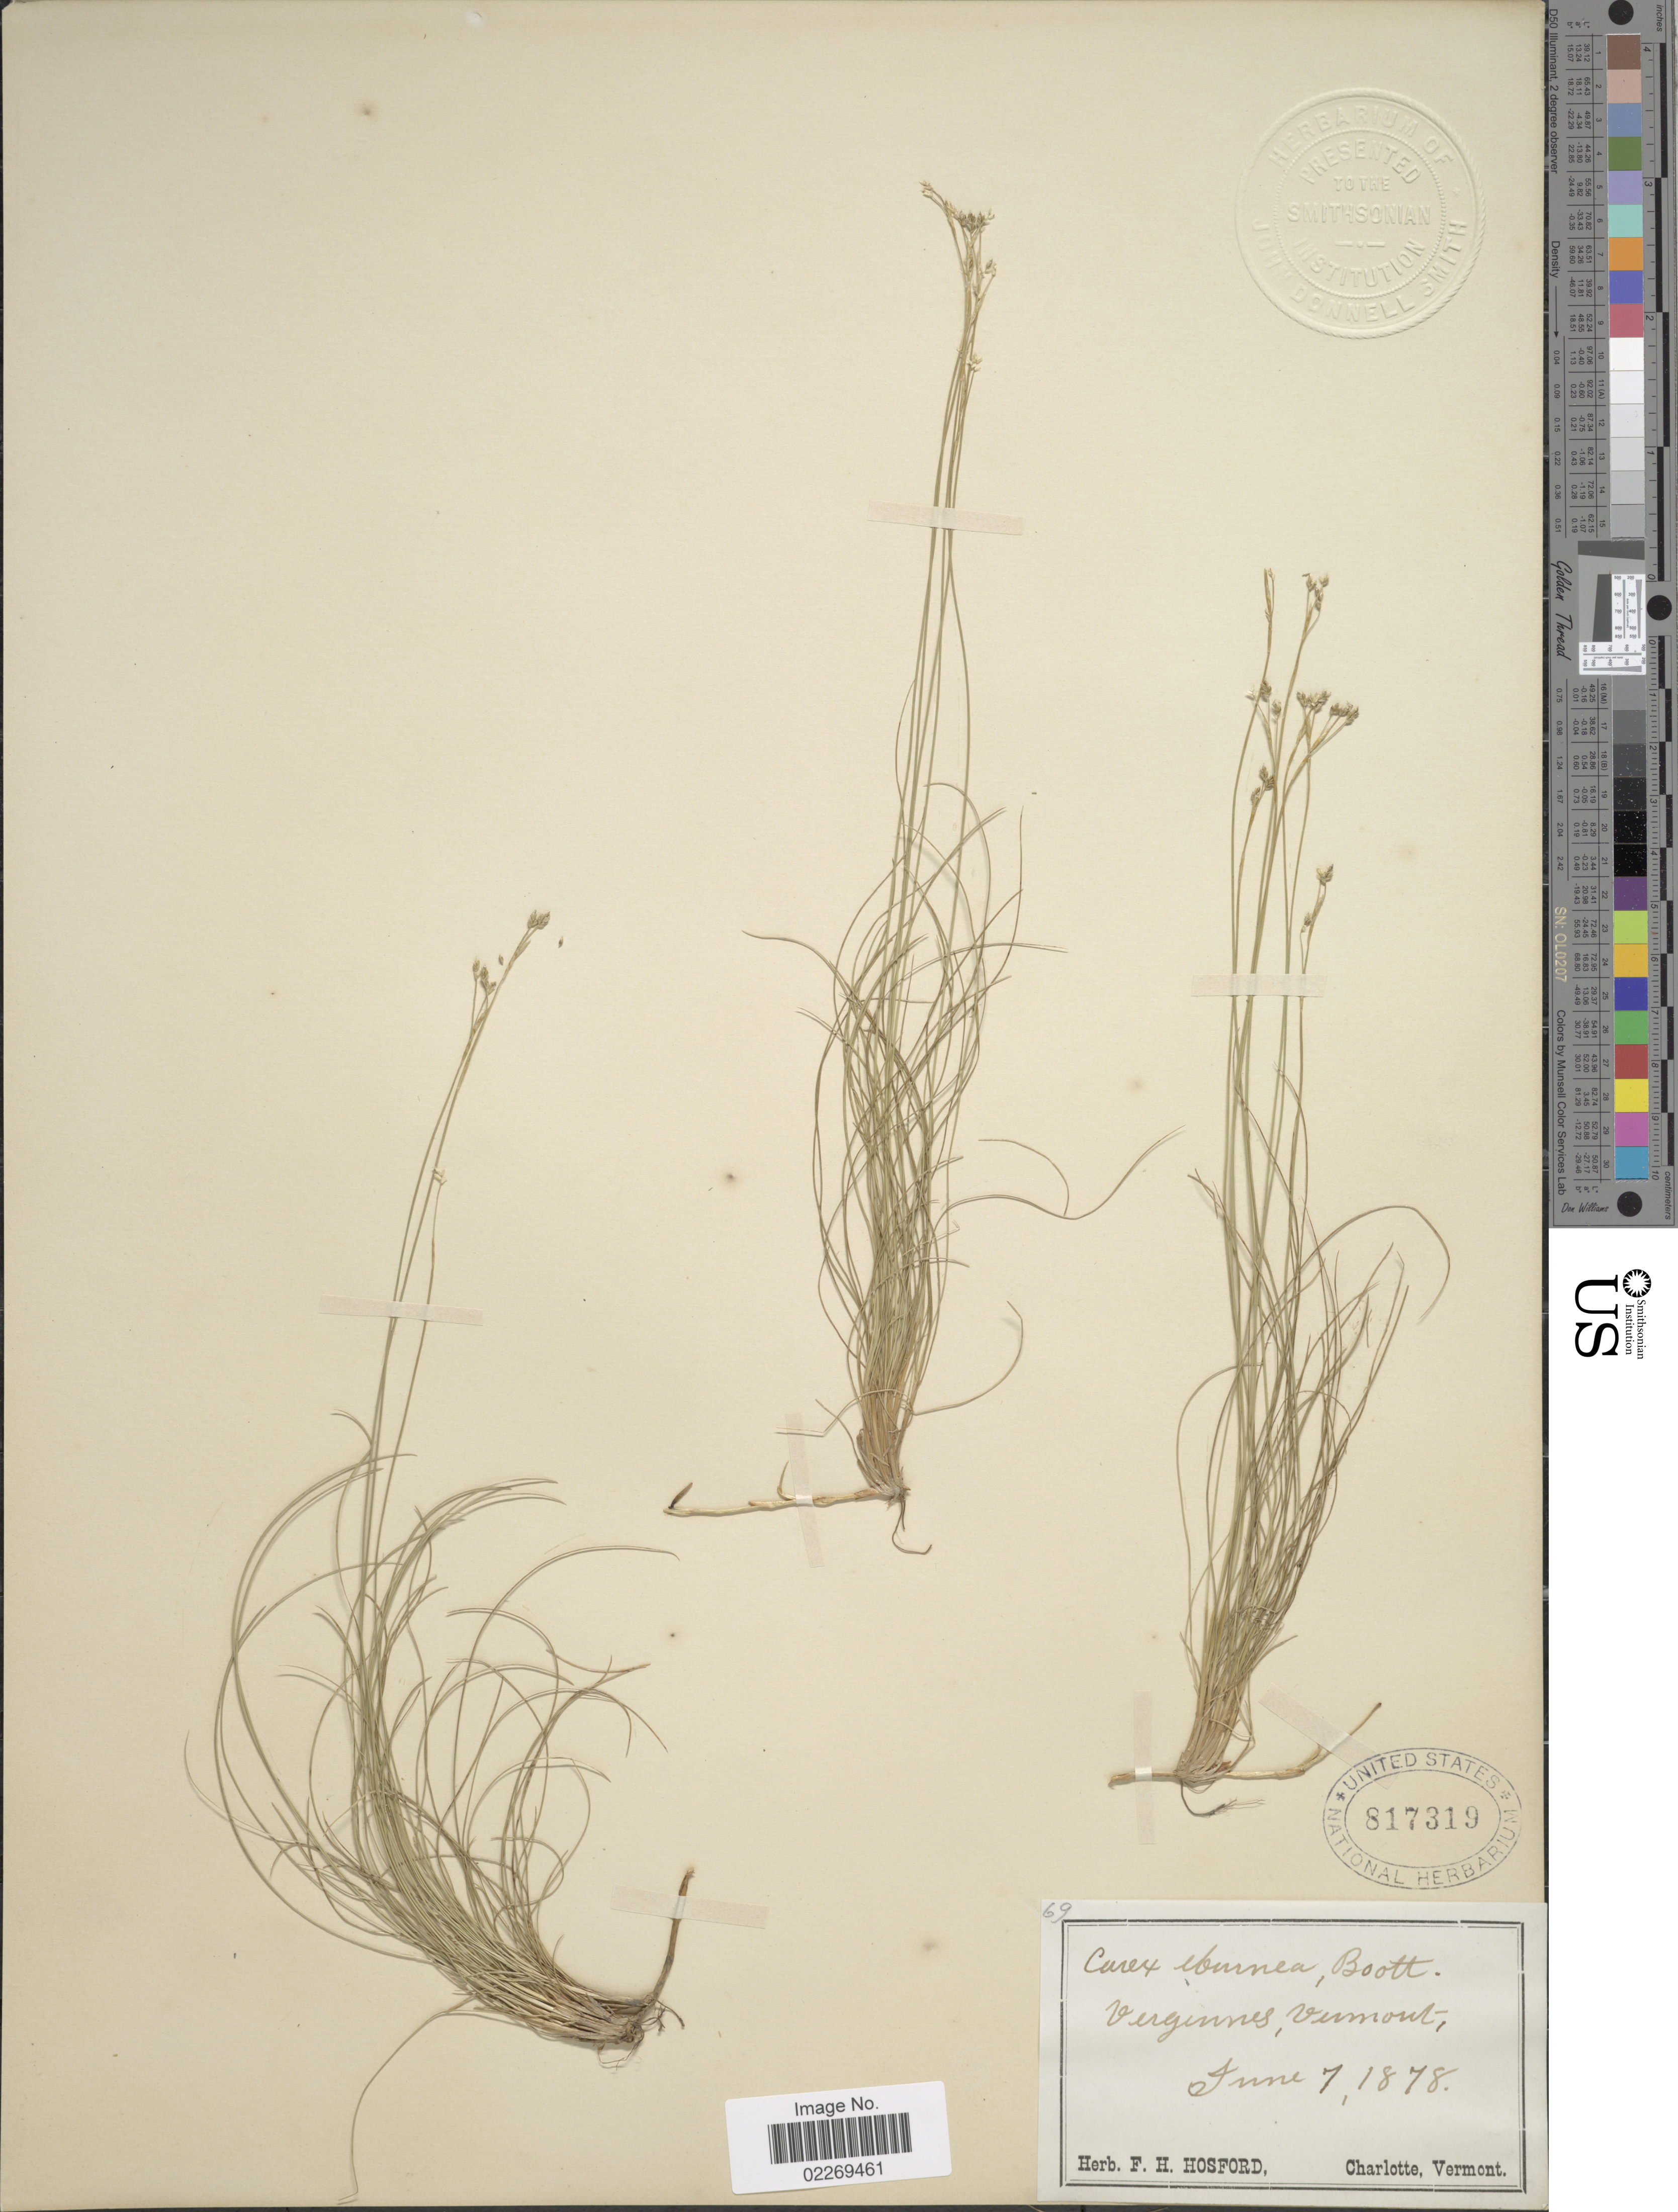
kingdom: Plantae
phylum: Tracheophyta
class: Liliopsida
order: Poales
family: Cyperaceae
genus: Carex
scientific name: Carex eburnea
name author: Boott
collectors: ex herb. F. H. Hosford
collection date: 1878-06-07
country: United States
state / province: Vermont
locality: Verginnes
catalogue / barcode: US 817319